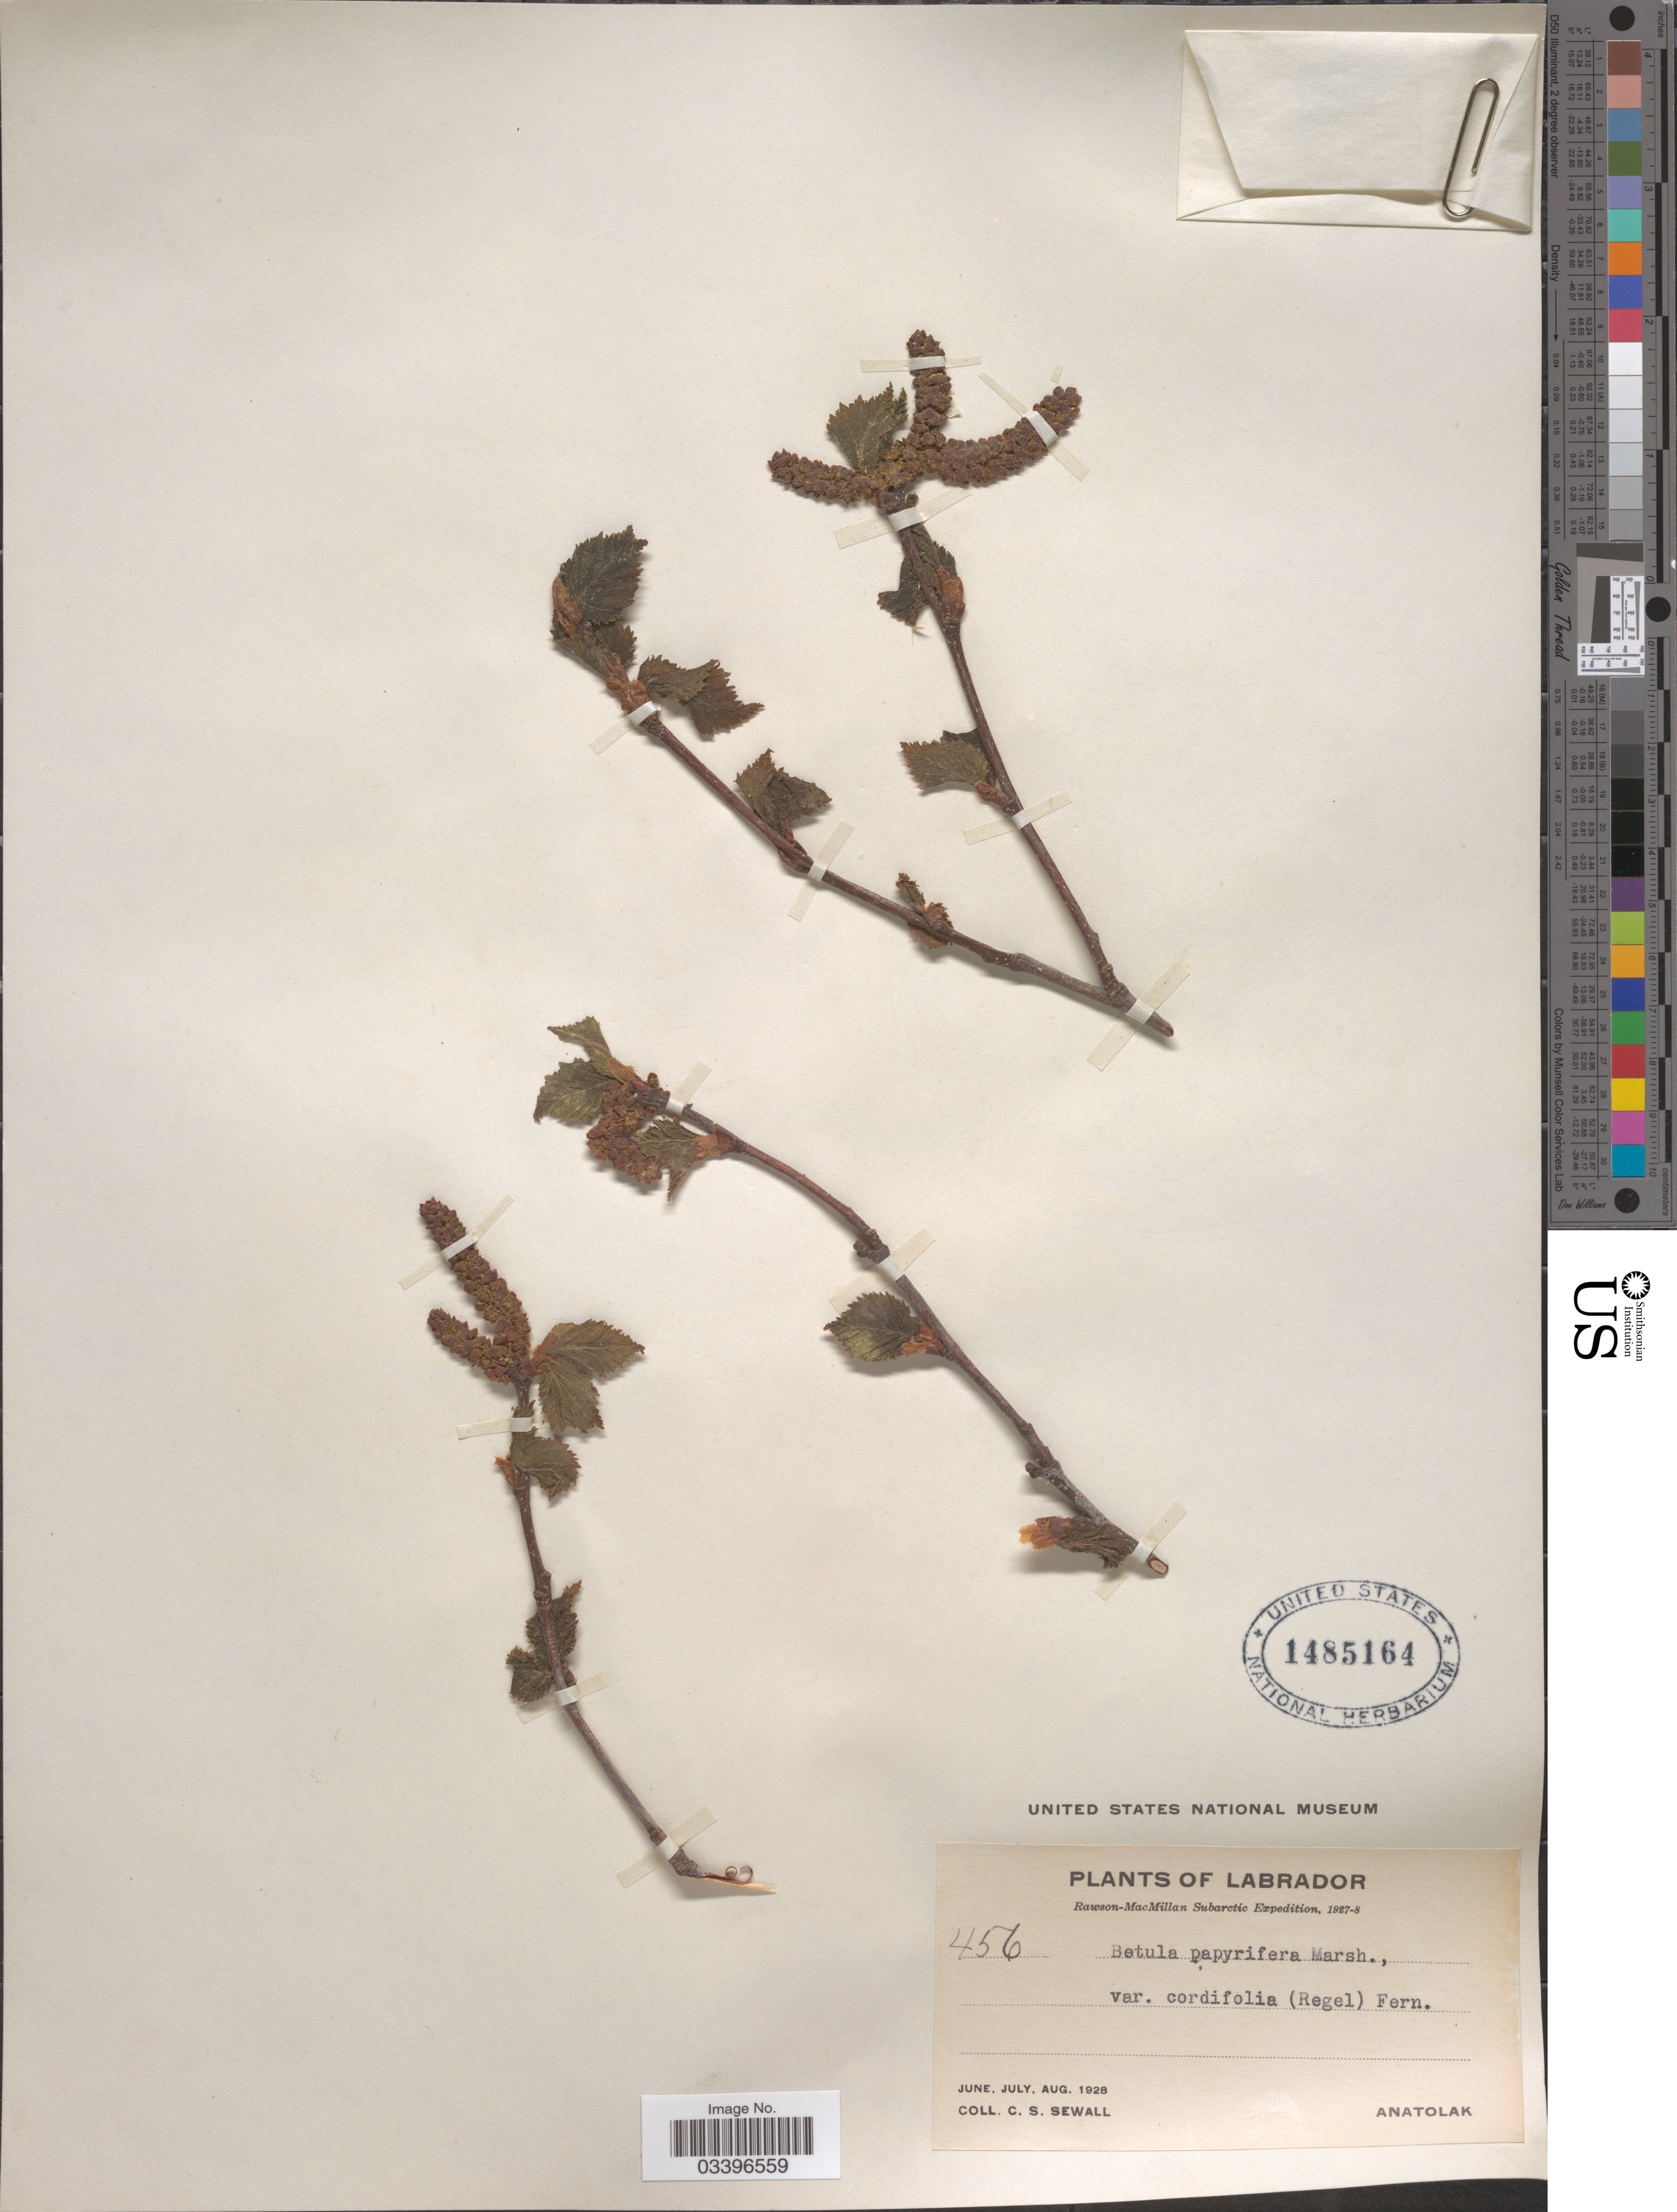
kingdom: Plantae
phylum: Tracheophyta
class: Magnoliopsida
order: Fagales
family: Betulaceae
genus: Betula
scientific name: Betula papyrifera var. cordifolia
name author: (Regel) Regel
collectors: C. Sewall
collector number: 456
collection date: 1928-06/1928-08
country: Canada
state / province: Newfoundland and Labrador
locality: Labrador. Anatolak.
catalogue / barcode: US 1485164